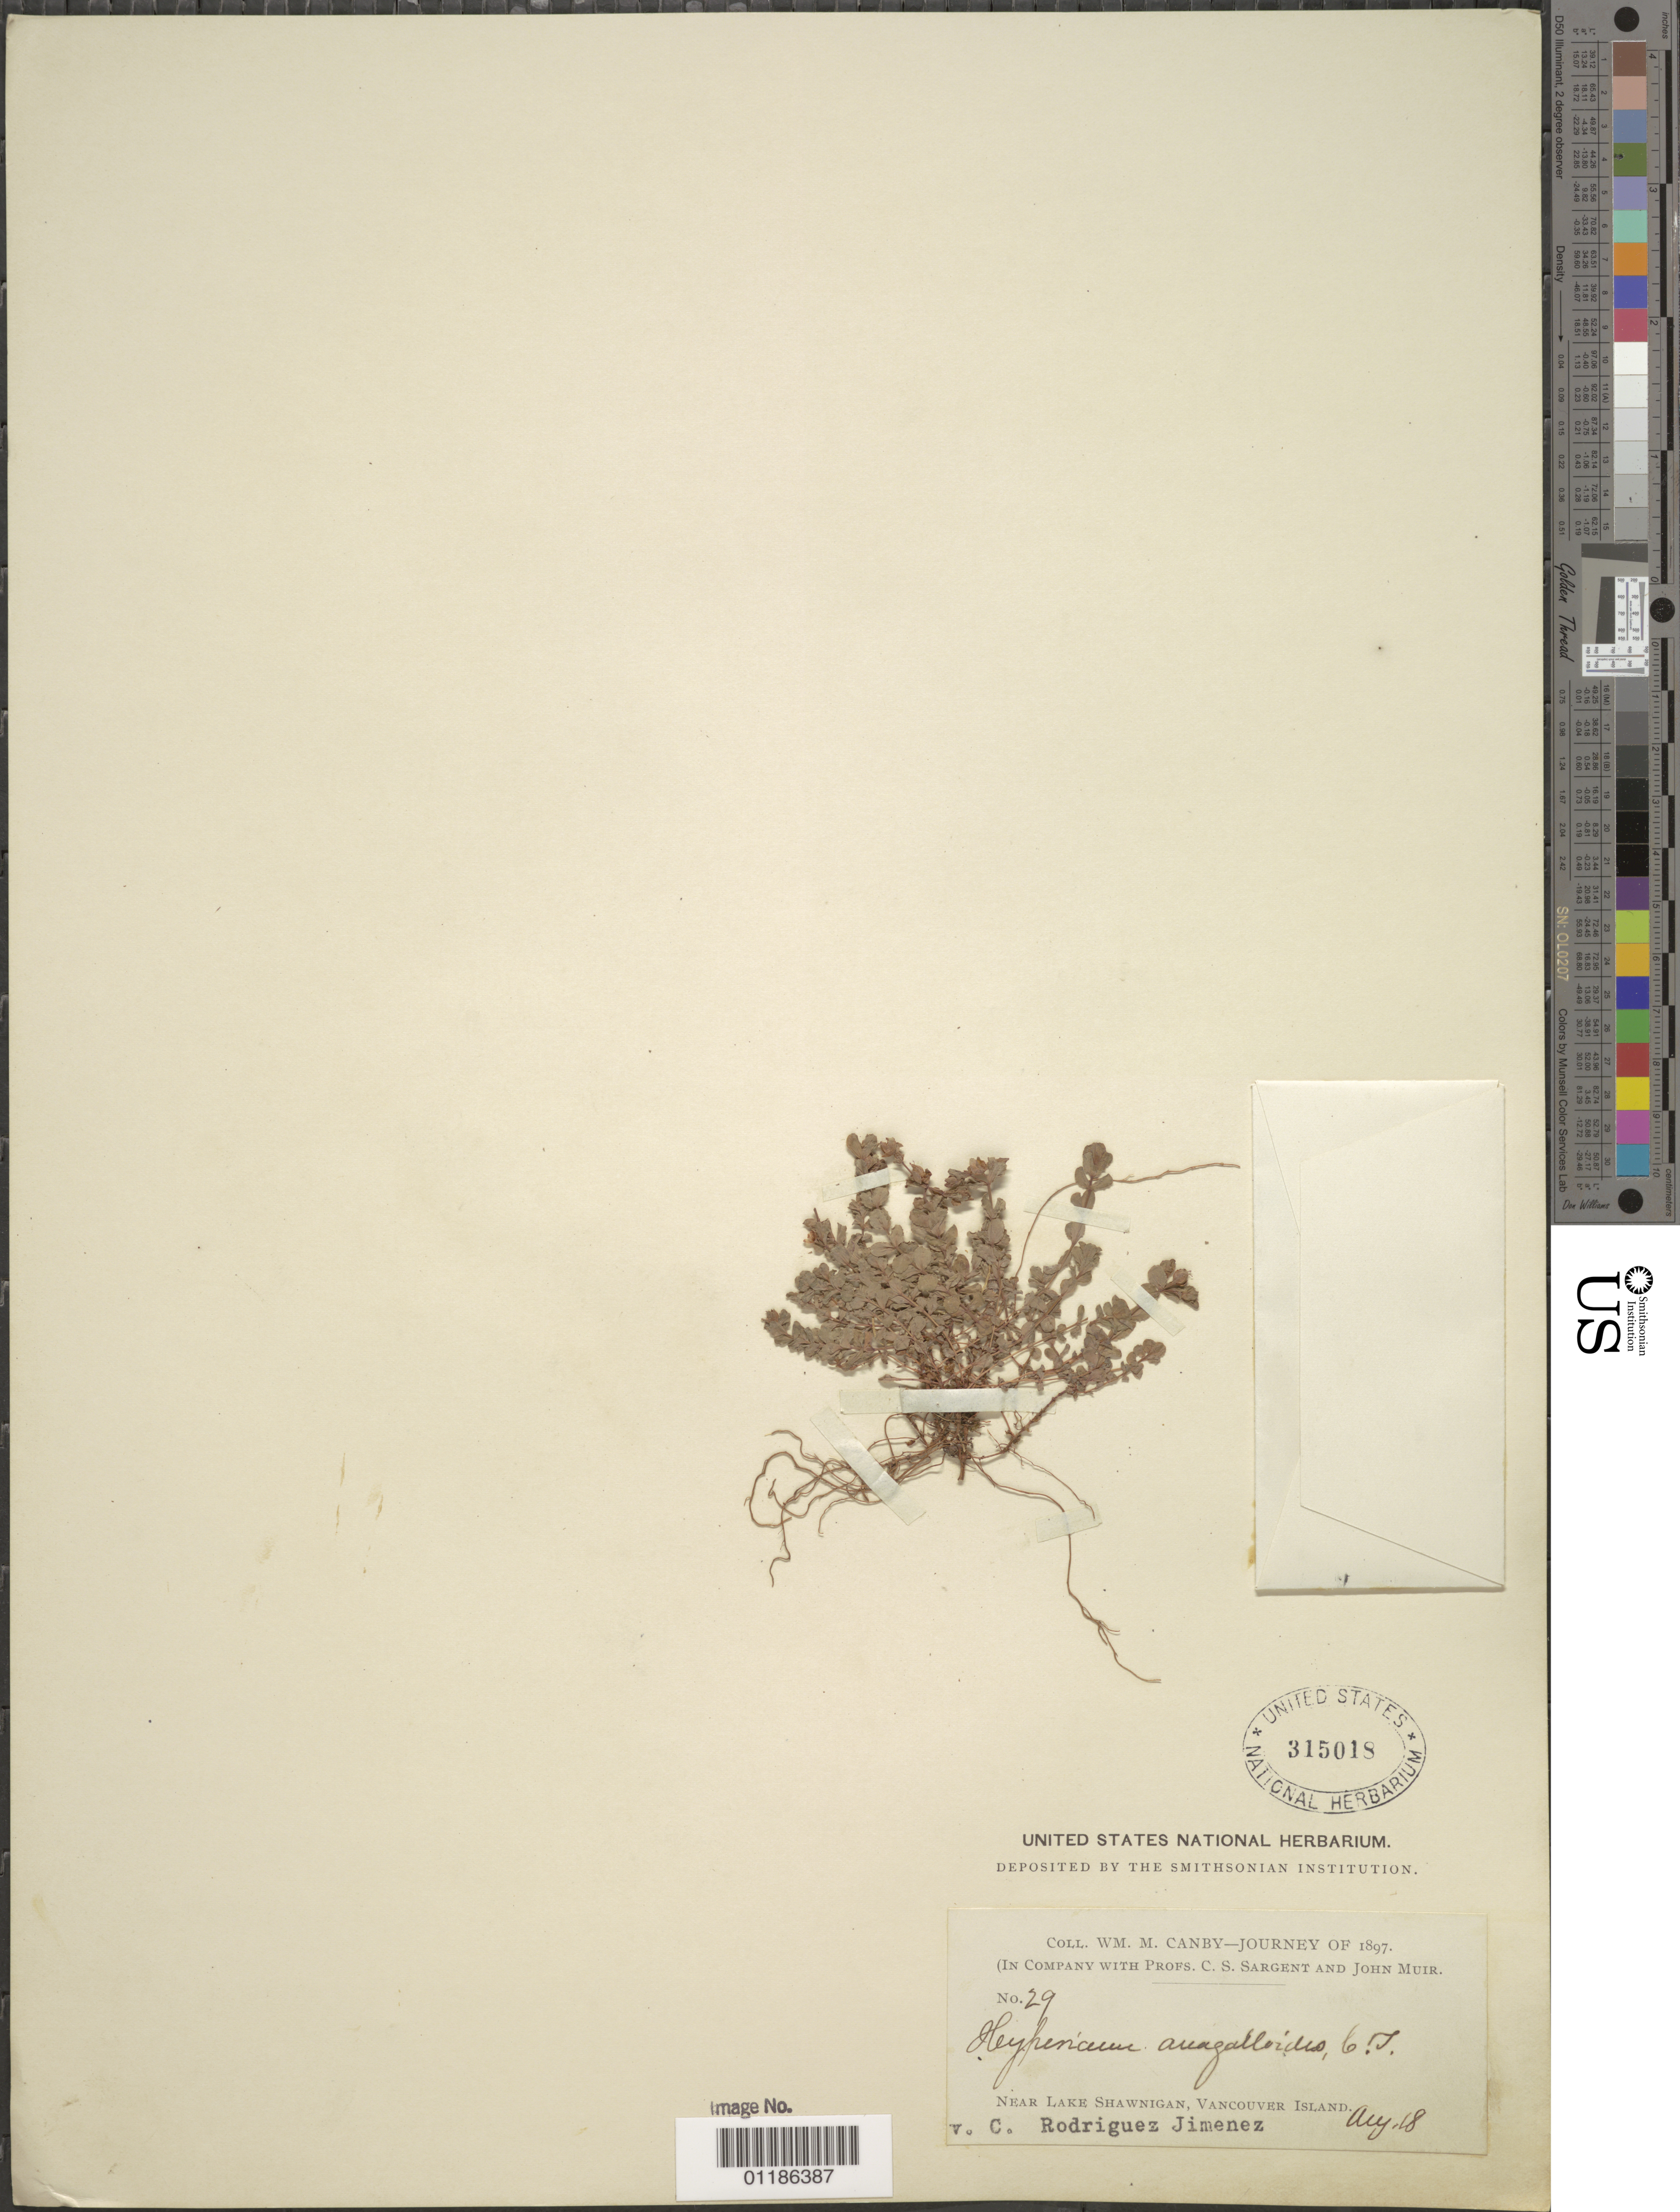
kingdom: Plantae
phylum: Tracheophyta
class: Magnoliopsida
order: Malpighiales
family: Hypericaceae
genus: Hypericum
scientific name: Hypericum anagalloides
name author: Cham. & Schltdl.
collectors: W. M. Canby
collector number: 29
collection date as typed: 18 Aug 1897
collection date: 1897-08-18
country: Canada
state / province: British Columbia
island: Vancouver Island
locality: Lake Shawnigan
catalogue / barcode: US 315018